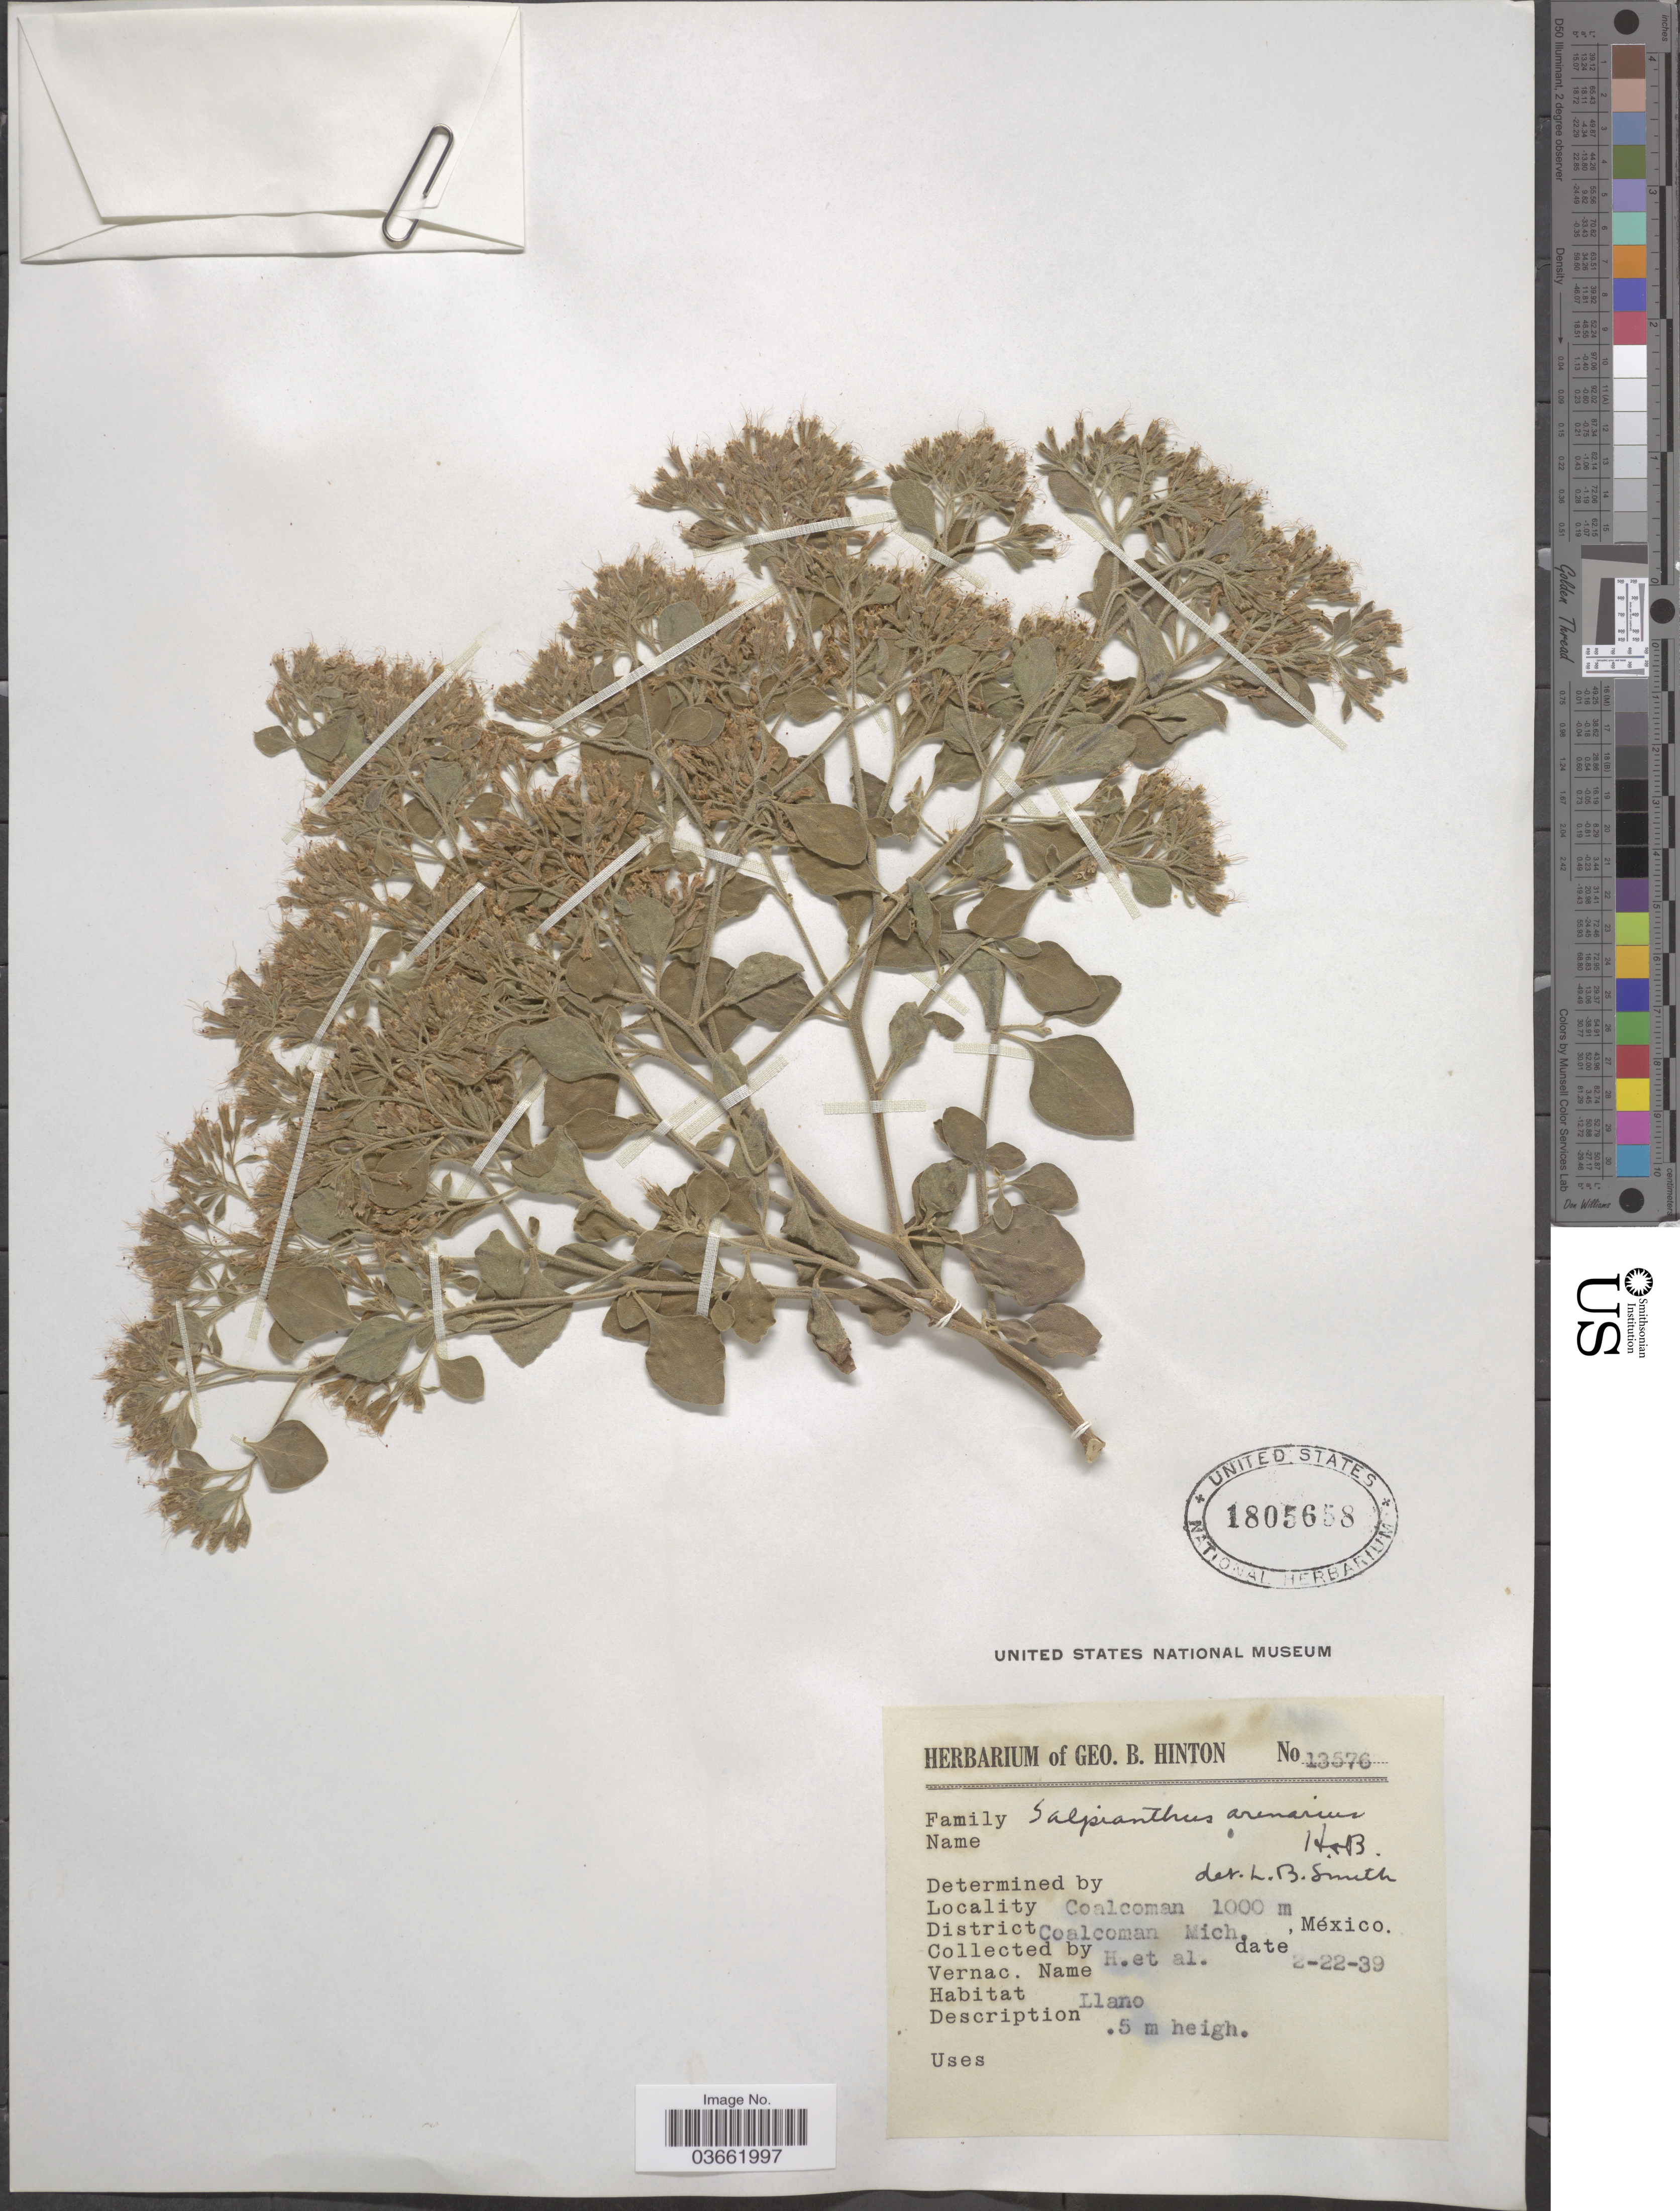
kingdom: Plantae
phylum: Tracheophyta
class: Magnoliopsida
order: Caryophyllales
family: Nyctaginaceae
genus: Salpianthus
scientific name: Salpianthus arenarius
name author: Bonpl.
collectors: G. B. Hinton & et al.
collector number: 13576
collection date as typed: Transcribed d/m/y: 22/2/39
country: Mexico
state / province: Michoacán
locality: Coalcoman. District Coalcoman.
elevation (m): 1000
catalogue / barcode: US 1805658